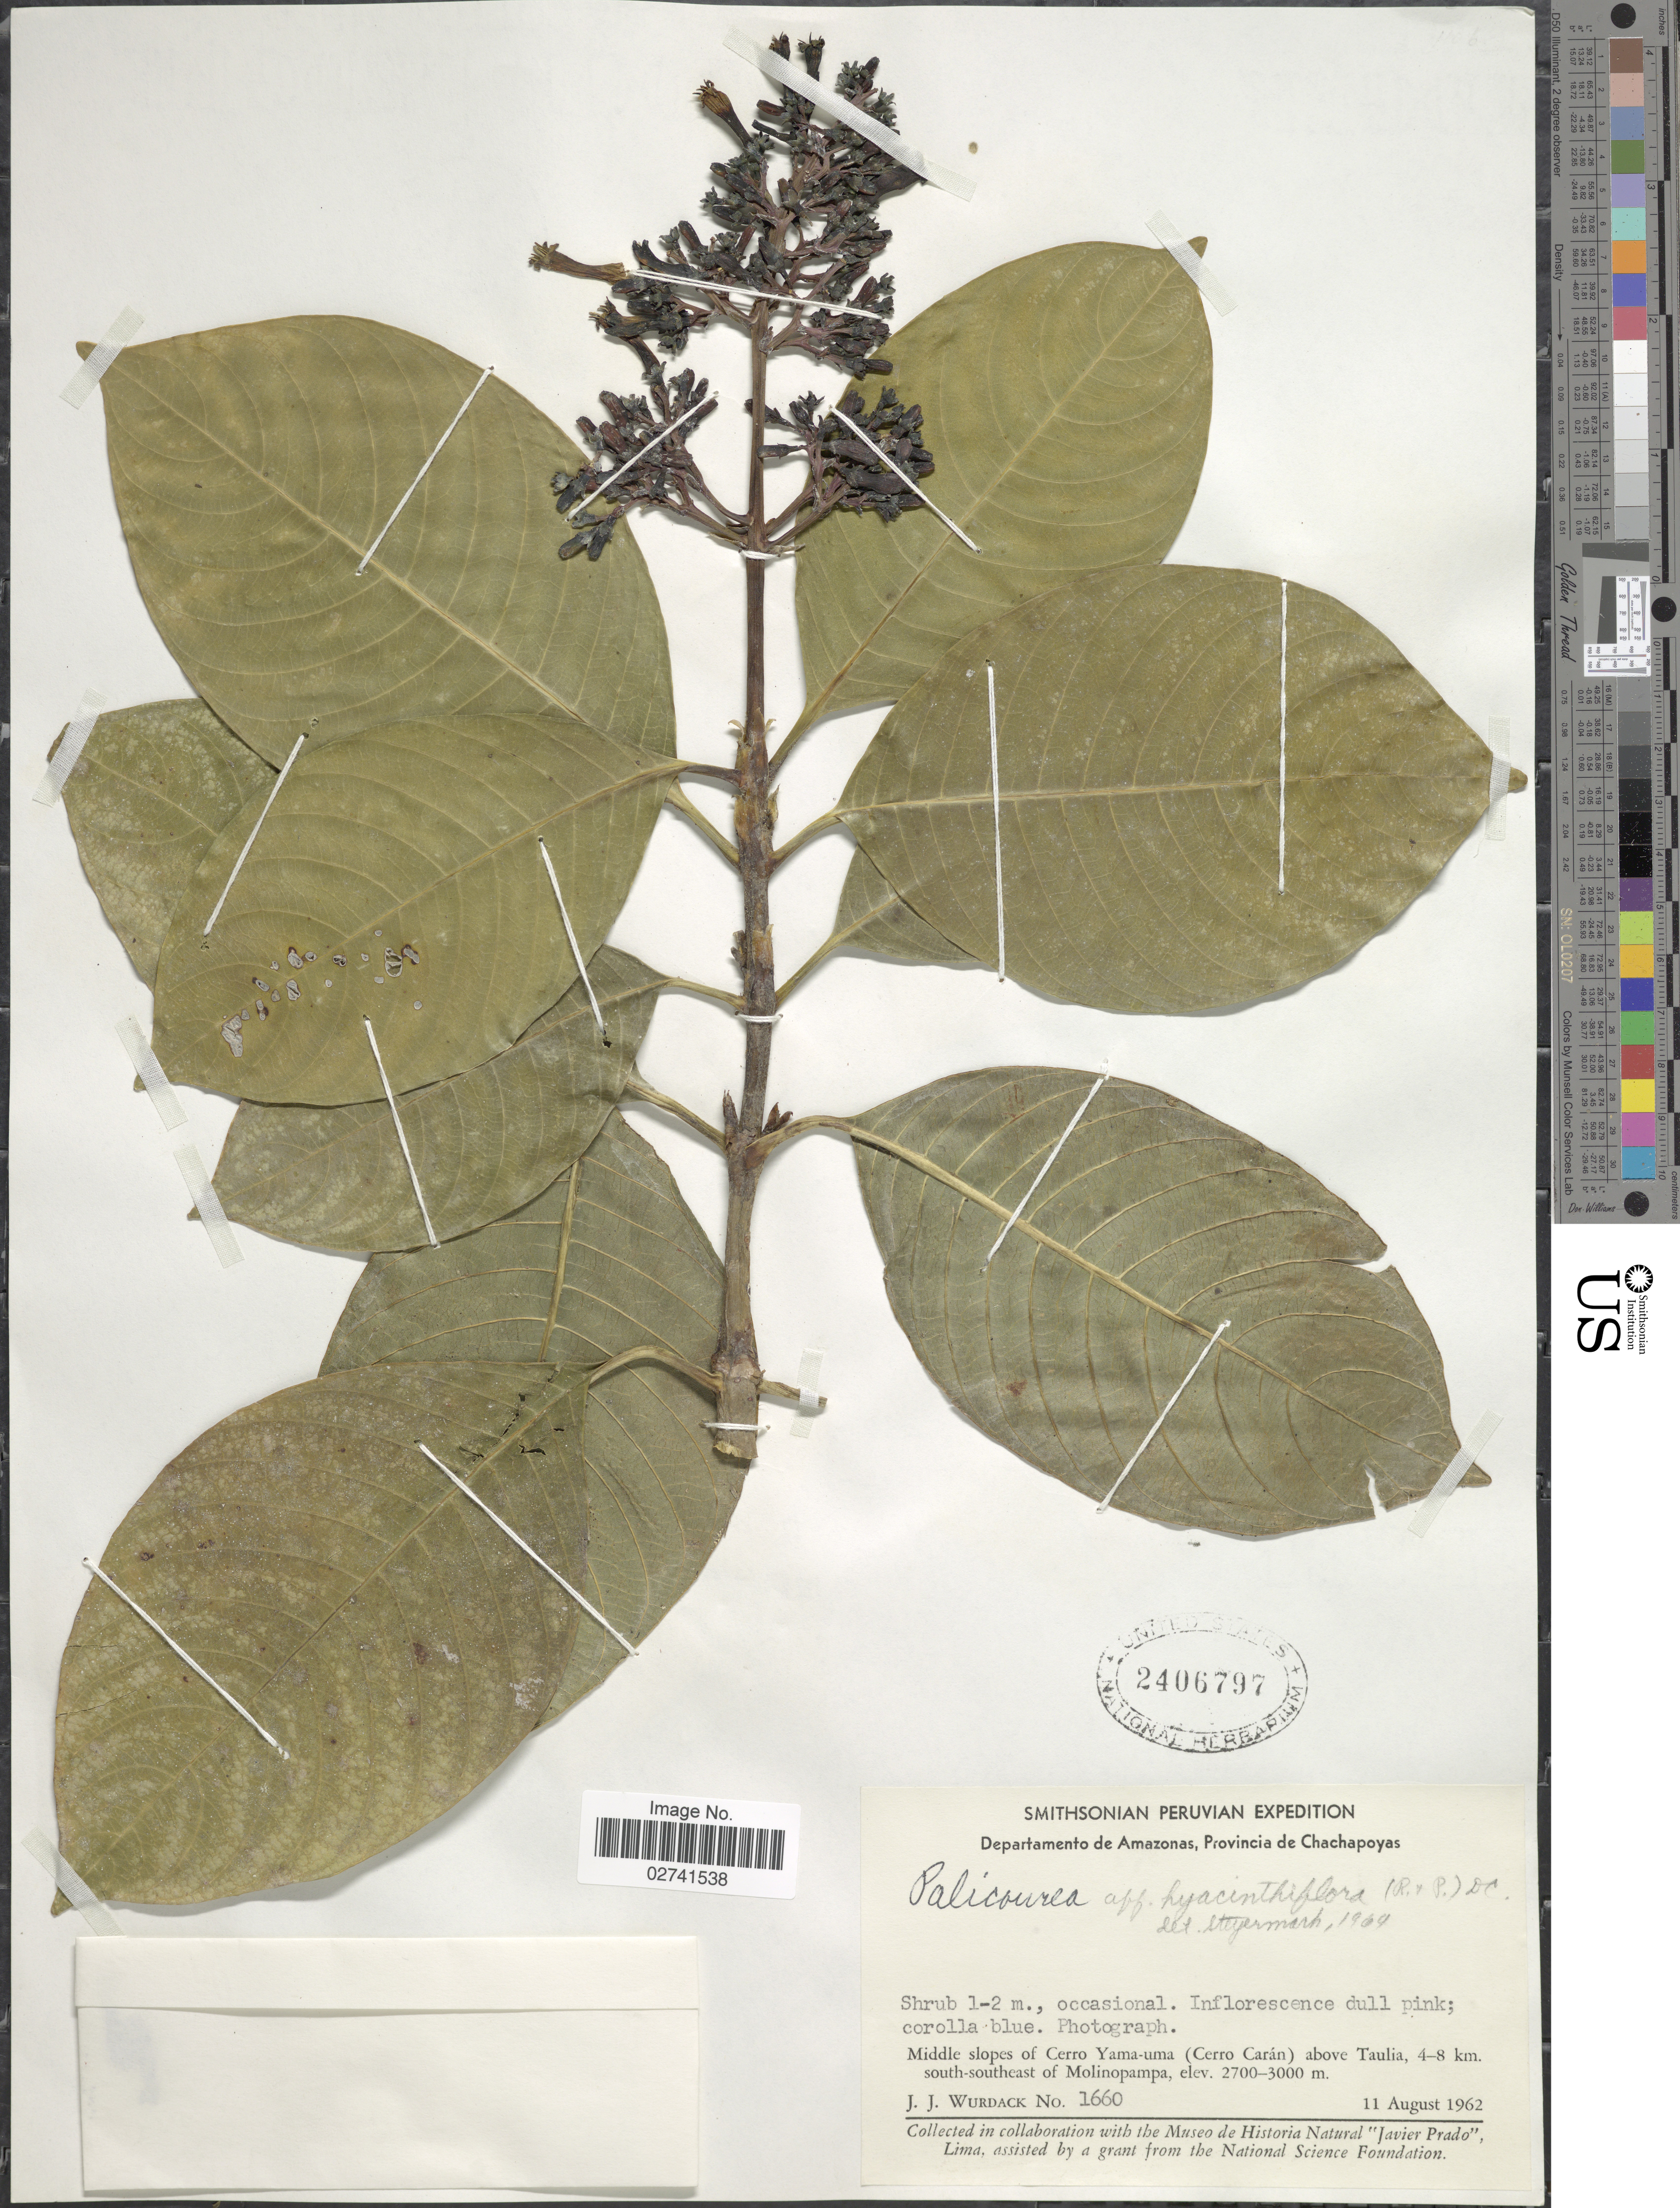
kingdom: Plantae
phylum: Tracheophyta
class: Magnoliopsida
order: Gentianales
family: Rubiaceae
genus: Palicourea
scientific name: Palicourea hyacinthiflora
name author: (Ruiz & Pav.) Schult.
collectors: J. J. Wurdack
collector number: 1660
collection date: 1962-08-11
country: Peru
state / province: Amazonas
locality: Provincia de Chachapoyas, Middle slopes of Cerro Yama-uma (Cerro Carán) above Taulia, 4-8 km south-southeast of Molinopampa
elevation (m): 2700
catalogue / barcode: US 2406797